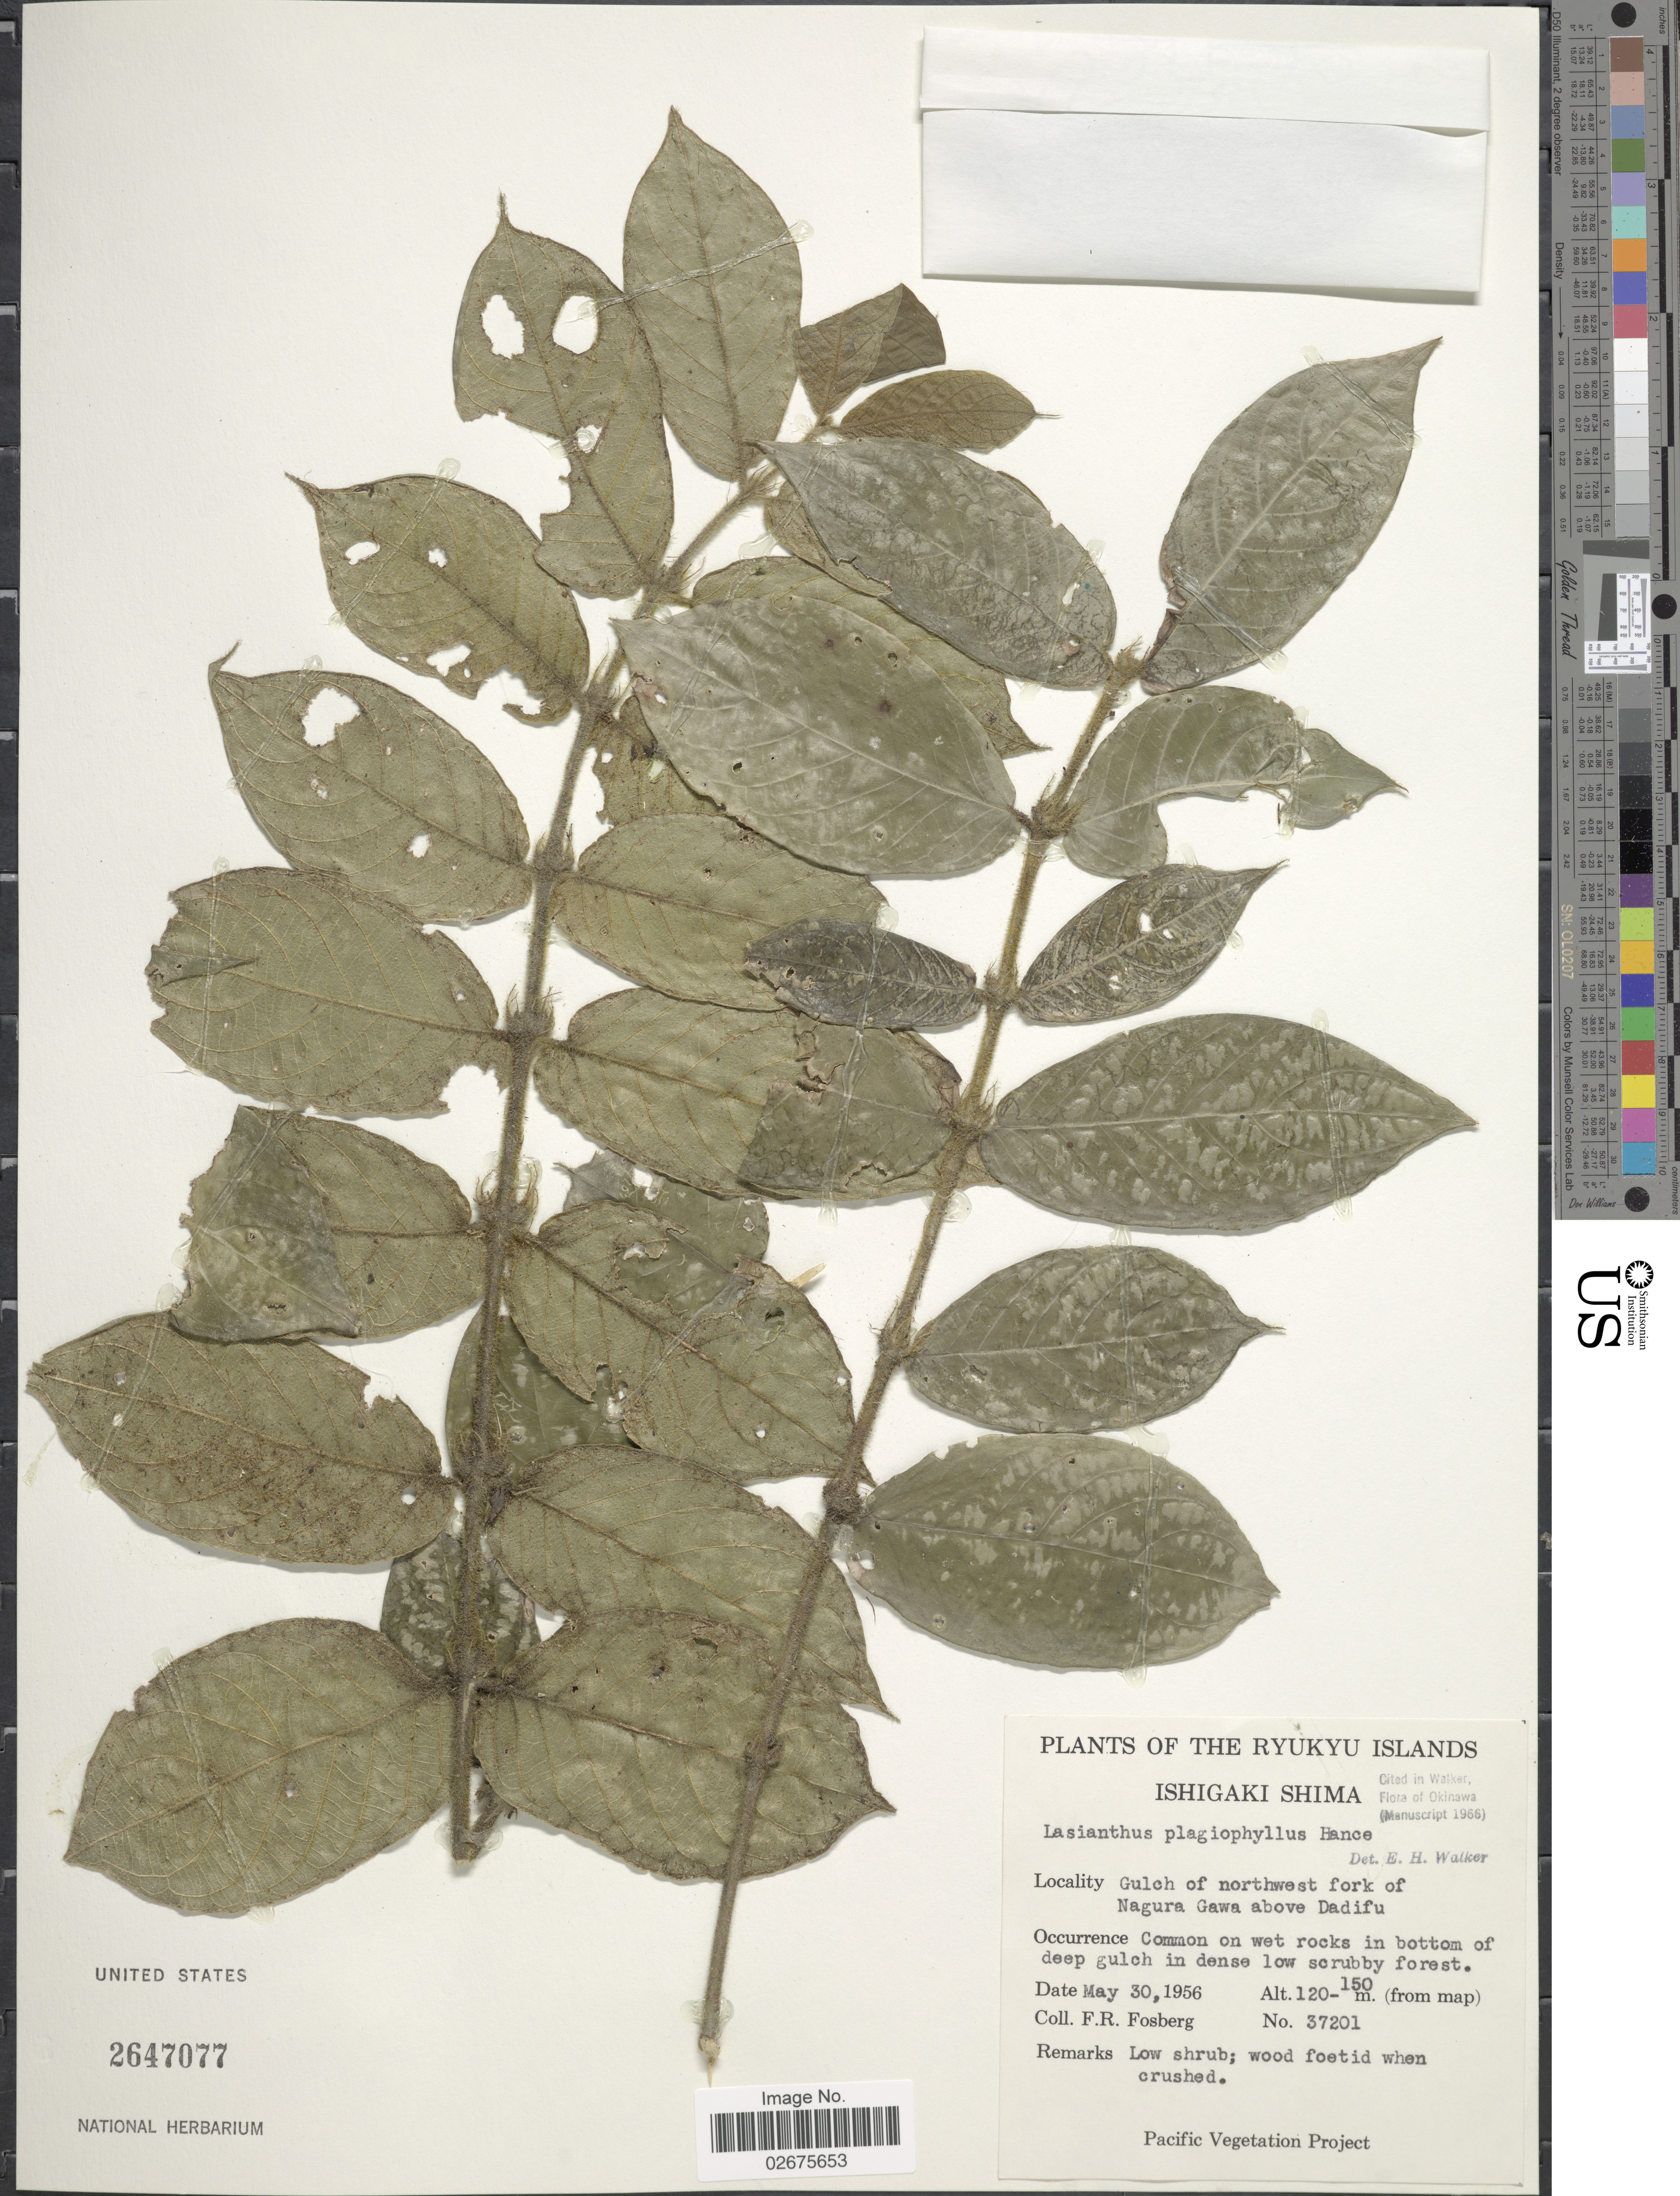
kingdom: Plantae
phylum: Tracheophyta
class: Magnoliopsida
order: Gentianales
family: Rubiaceae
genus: Lasianthus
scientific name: Lasianthus attenuatus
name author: Jack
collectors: F. R. Fosberg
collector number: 37201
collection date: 1956-05-30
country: Japan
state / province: Okinawa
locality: The Ryukyu Islands, Ishigaki Shima, Gulch of northwest fork of Nagura Gawa above Dadifu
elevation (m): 120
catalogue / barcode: US 2647077